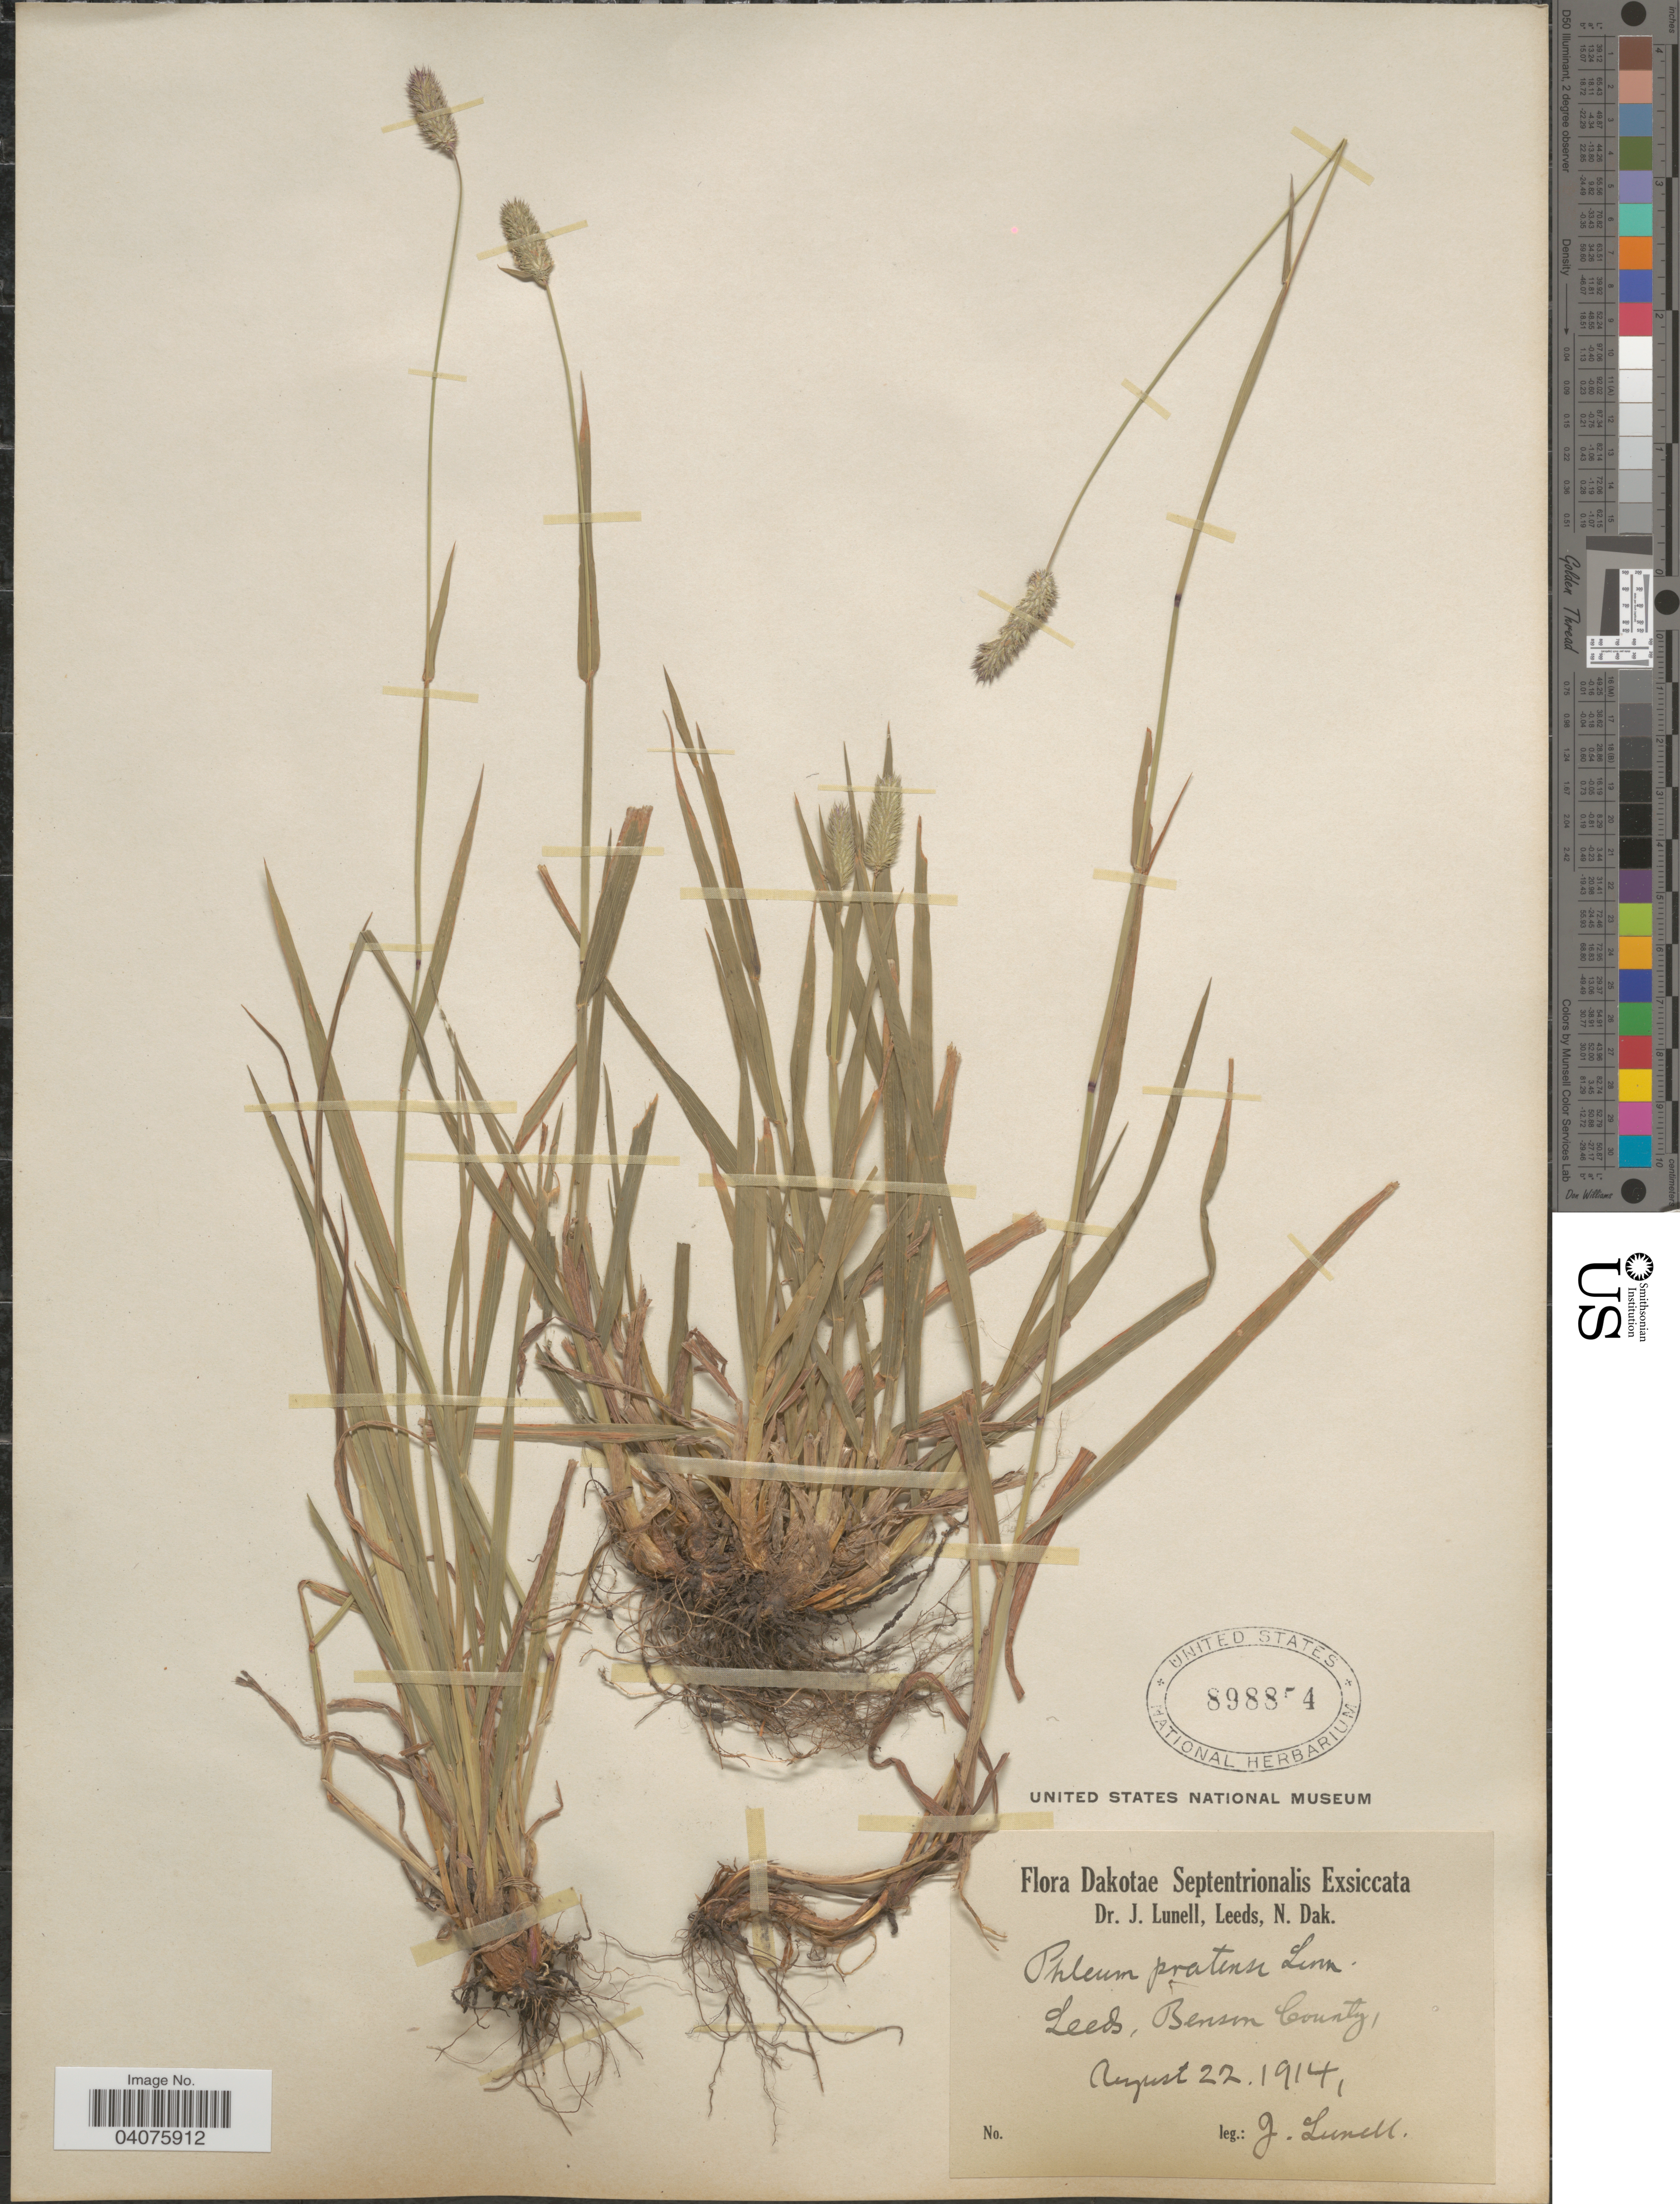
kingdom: Plantae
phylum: Tracheophyta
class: Liliopsida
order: Poales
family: Poaceae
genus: Phleum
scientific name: Phleum pratense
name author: L.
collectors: J. Lunell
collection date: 1914-08-22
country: United States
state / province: North Dakota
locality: Dakotae Septentrionalis. Leeds, Benson County.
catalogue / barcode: US 898854